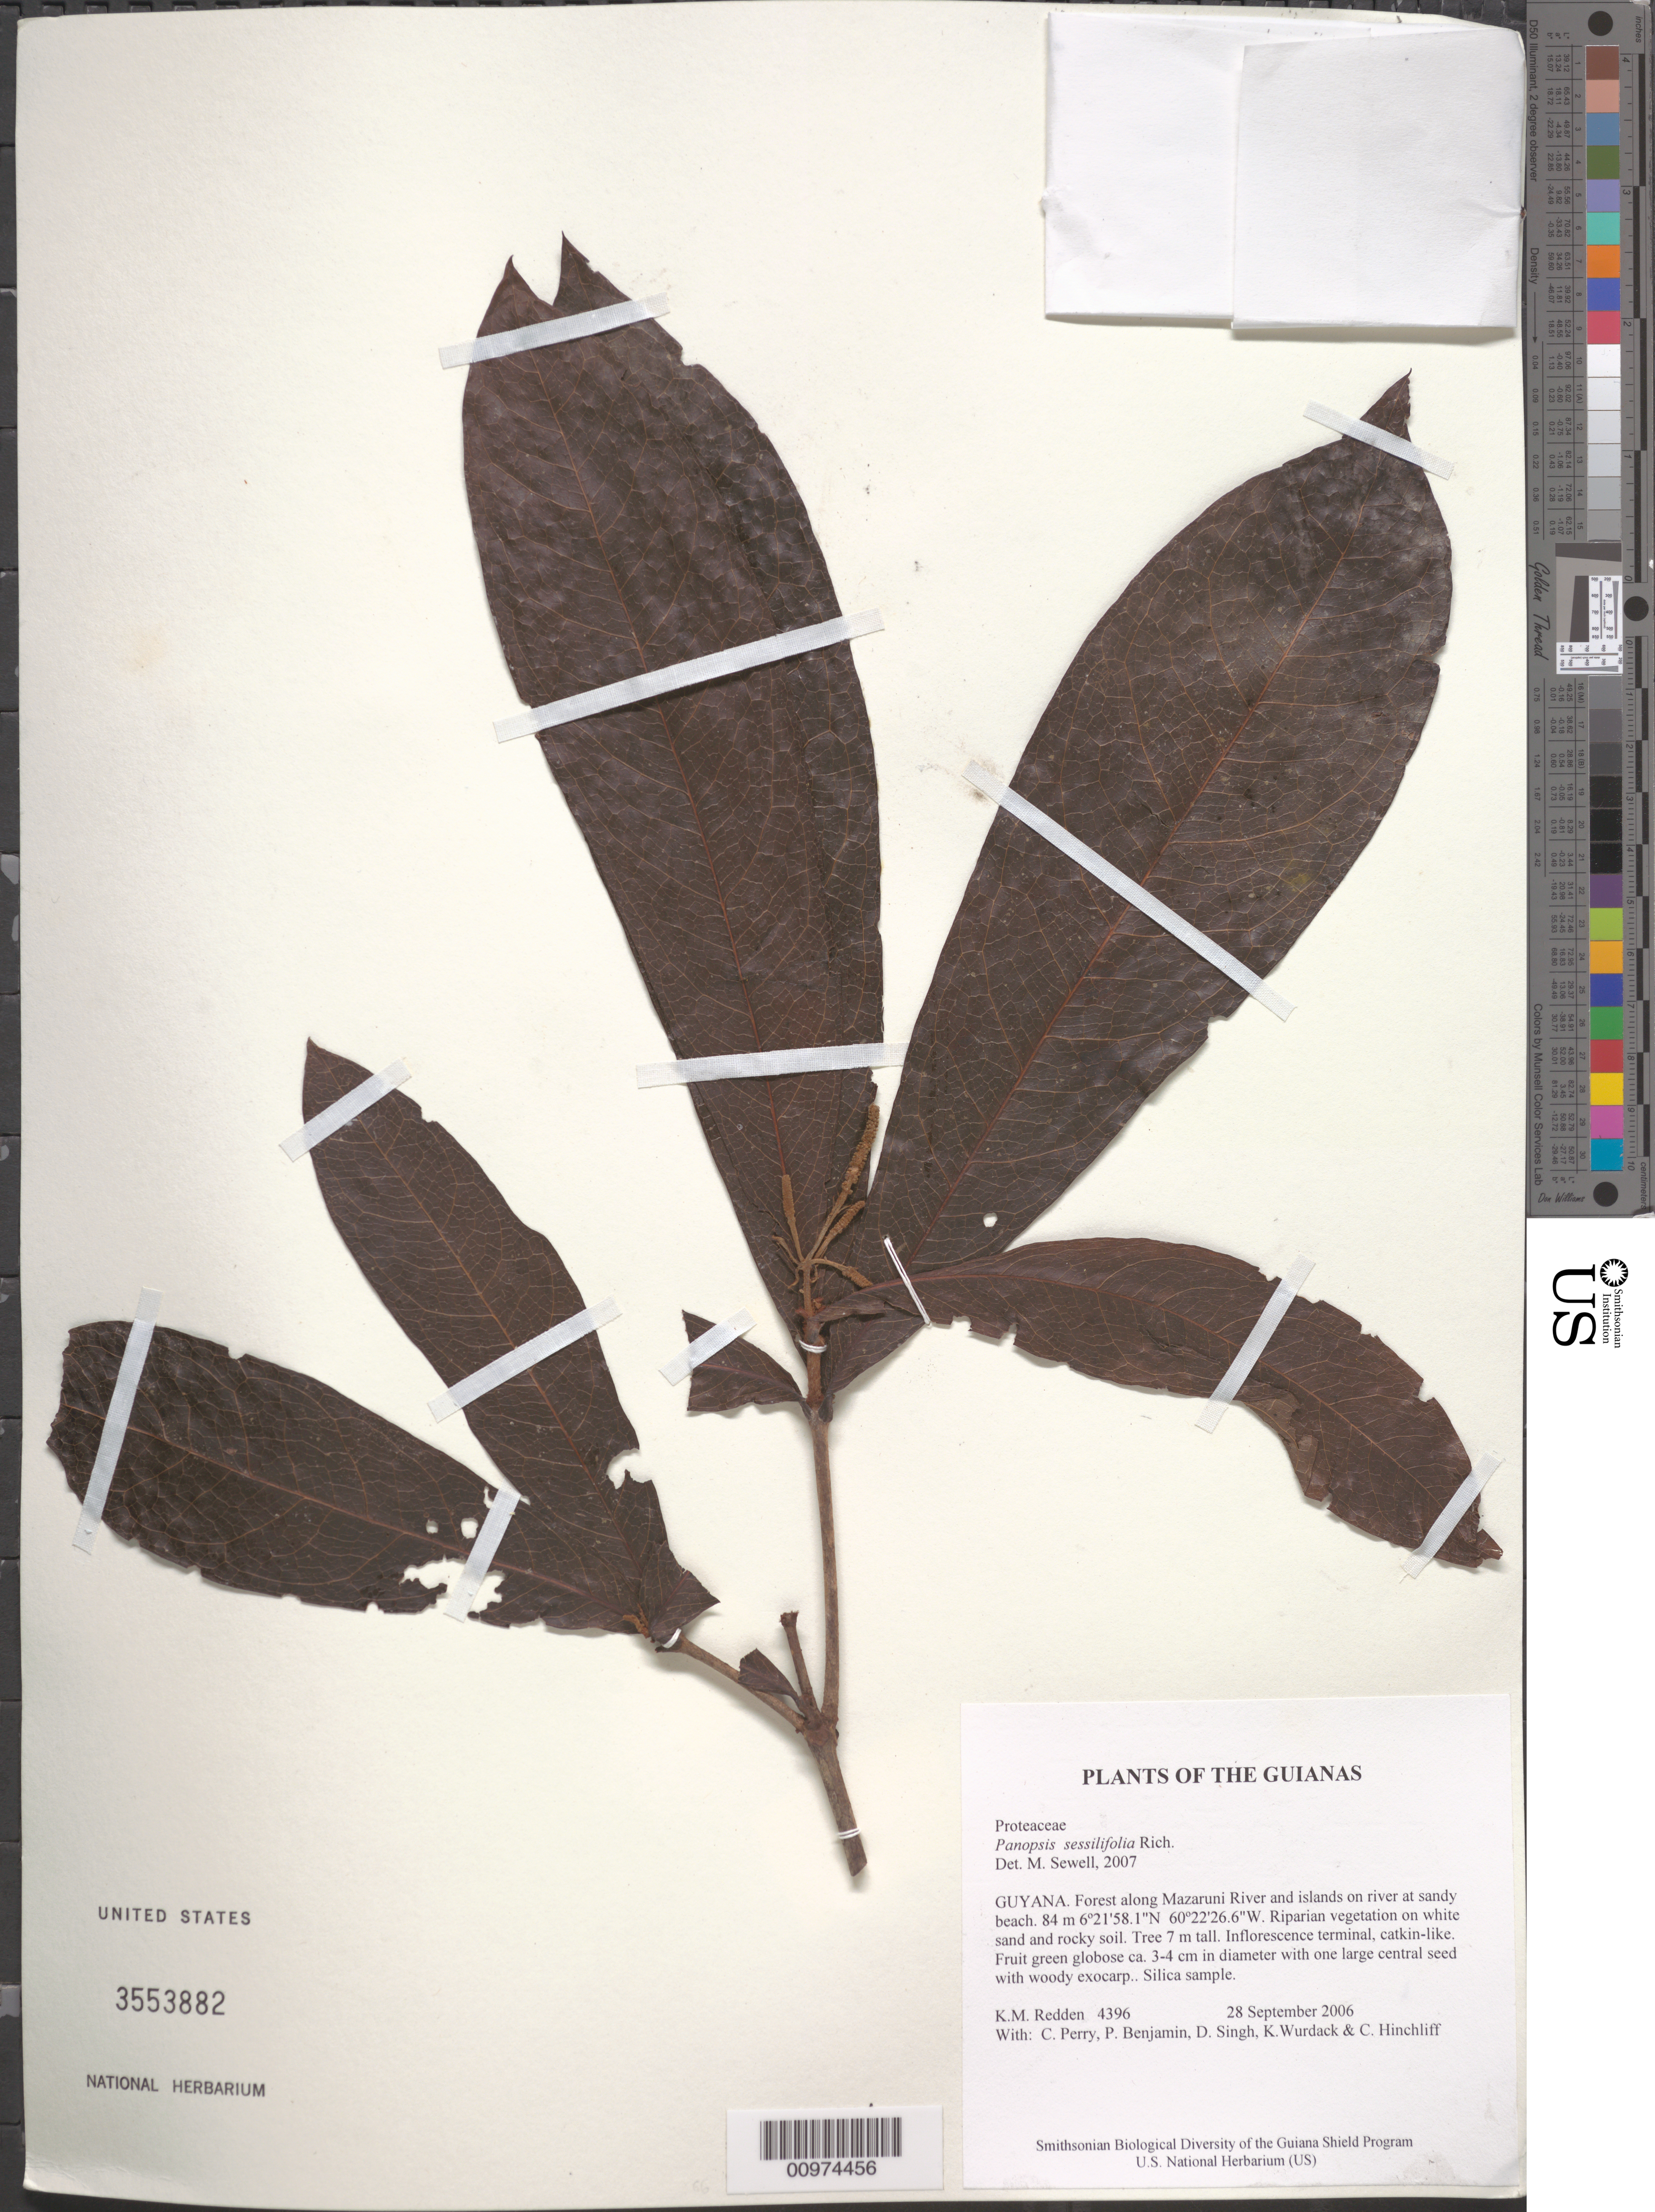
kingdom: Plantae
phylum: Tracheophyta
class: Magnoliopsida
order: Proteales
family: Proteaceae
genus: Panopsis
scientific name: Panopsis sessilifolia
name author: (Rich.) Sandwith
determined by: Sewell, M.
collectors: K. M. Redden, C. Perry, P. Benjamin, D. Singh, K. Wurdack & C. E. Hinchliff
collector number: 4396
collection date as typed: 28 September 2006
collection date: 2006-09-28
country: Guyana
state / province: Cuyuni-Mazaruni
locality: Forest along Mazaruni River and islands on river at sandy beach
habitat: Riparian vegetation on white sand and rocky soil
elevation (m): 84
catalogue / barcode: US 3553882